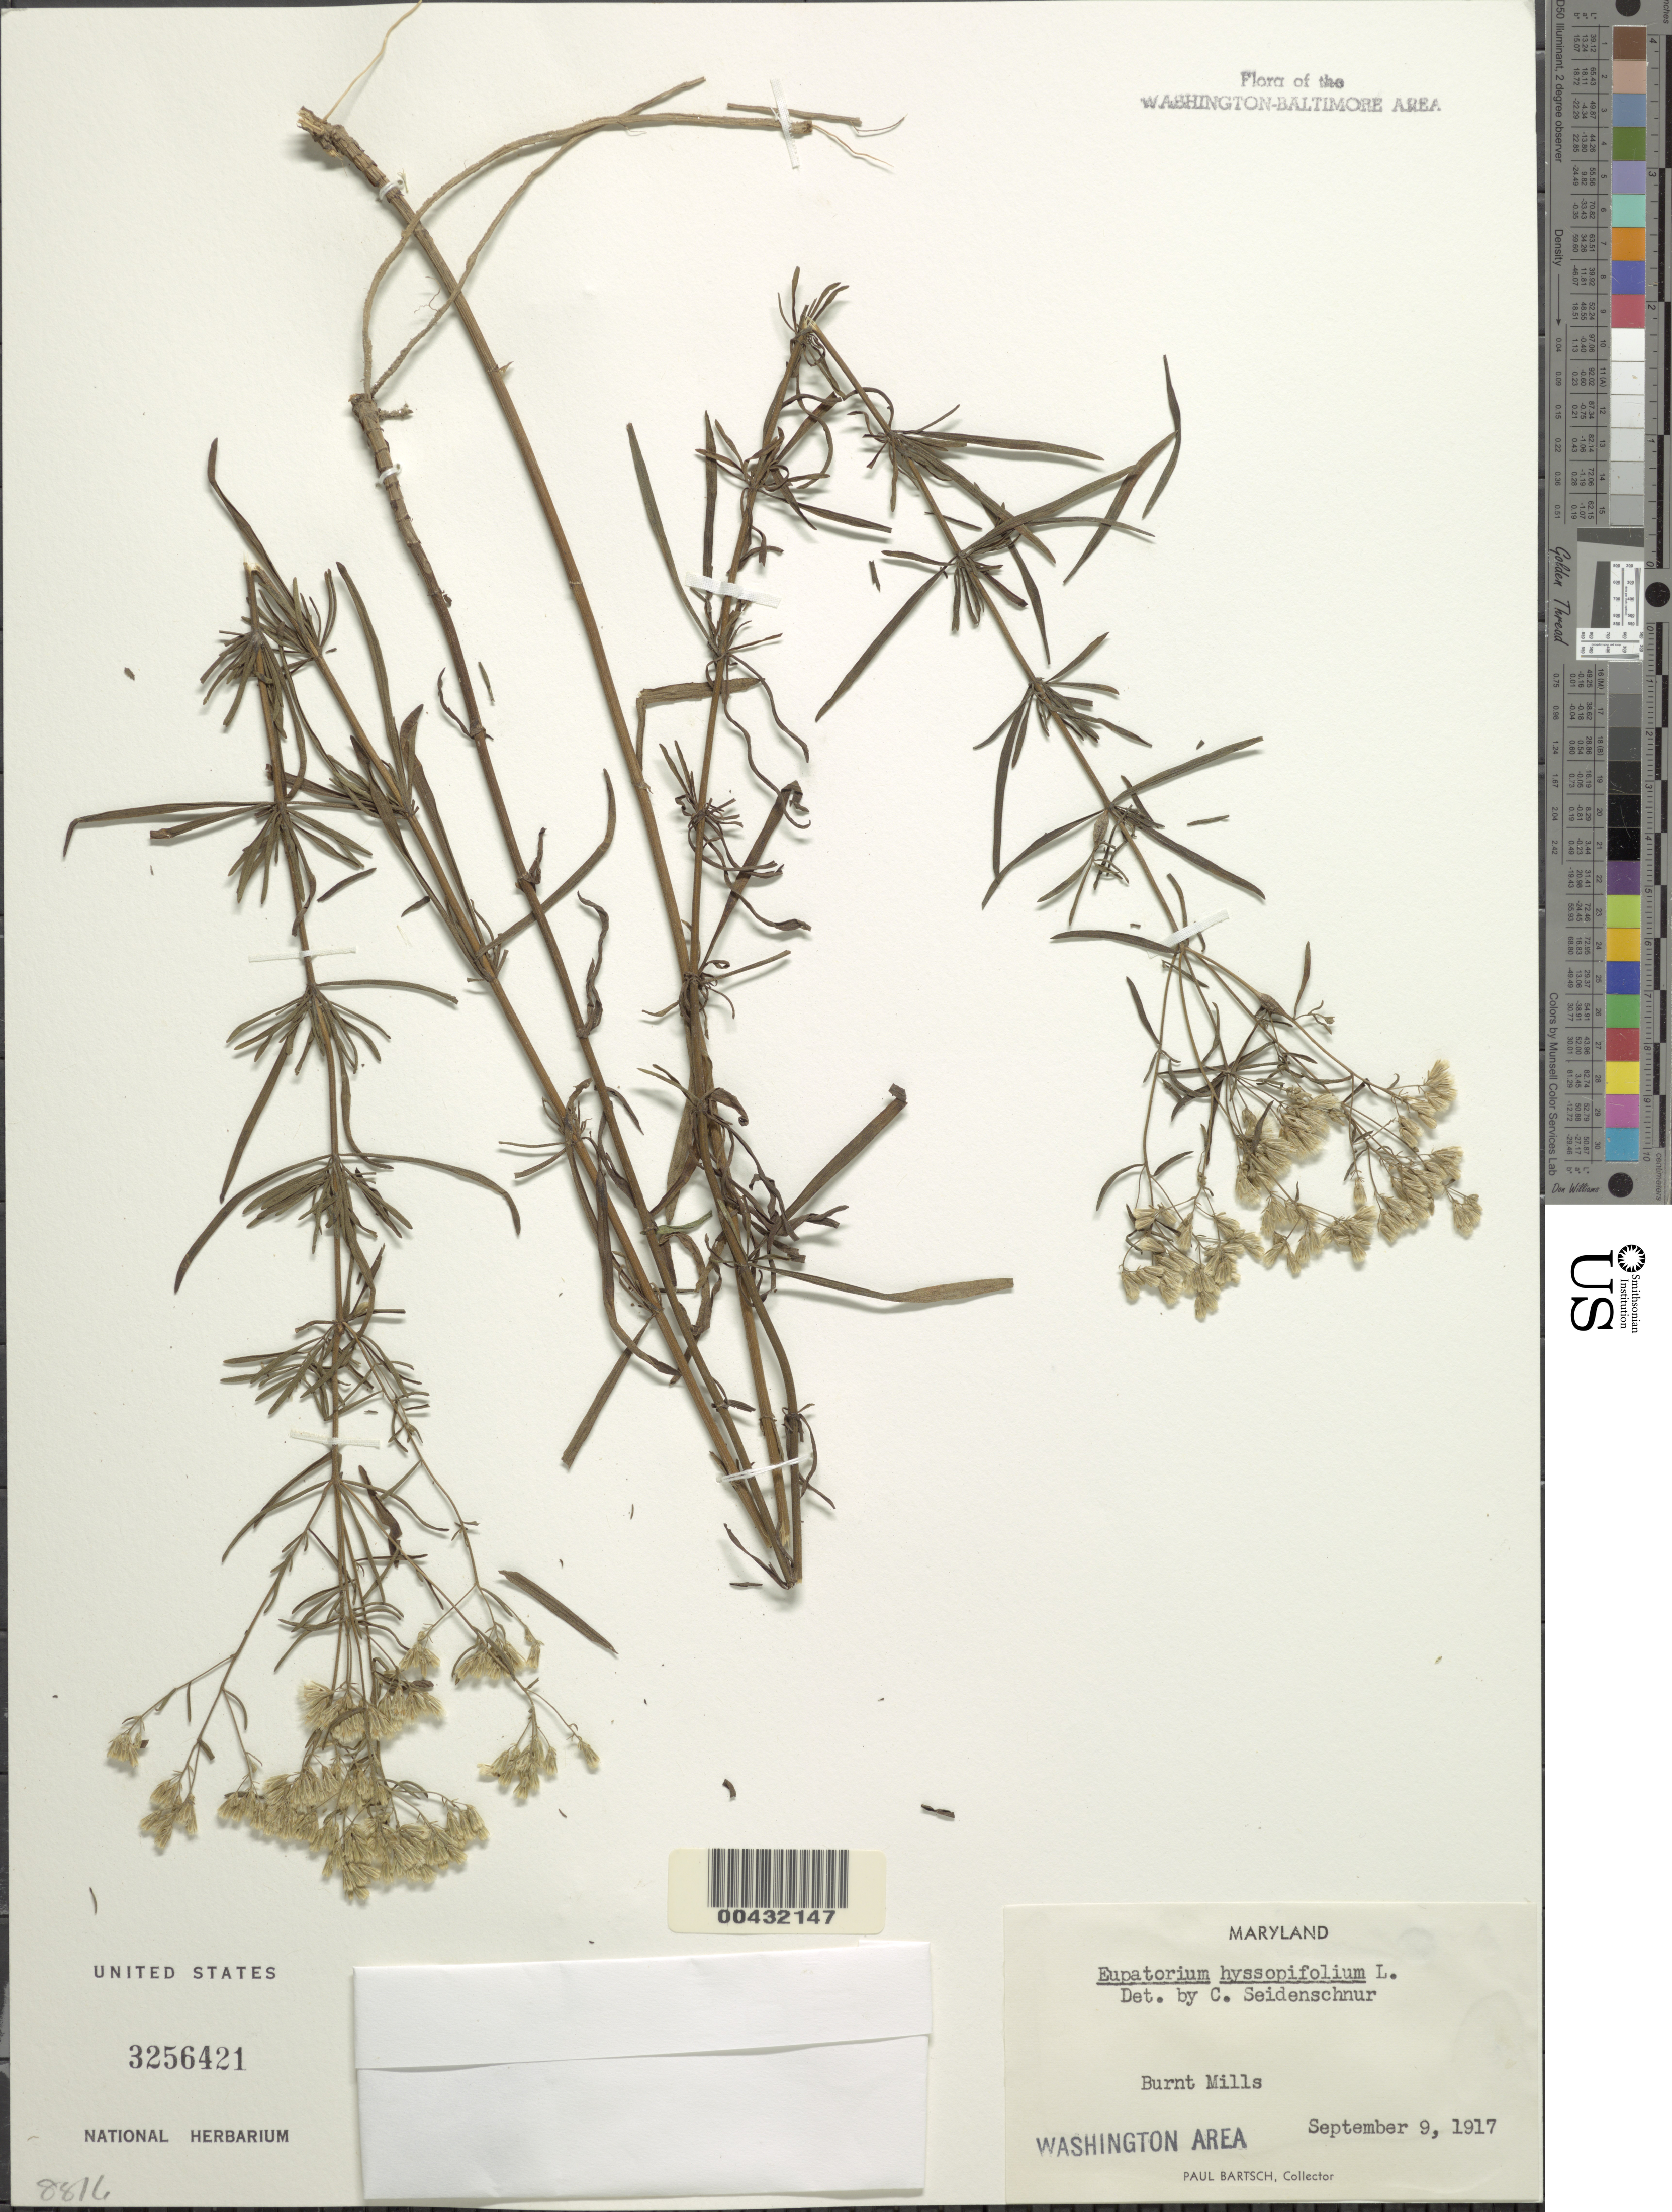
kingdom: Plantae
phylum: Tracheophyta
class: Magnoliopsida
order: Asterales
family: Asteraceae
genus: Eupatorium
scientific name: Eupatorium hyssopifolium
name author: L.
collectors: P. Bartsch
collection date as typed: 09 Sep 1917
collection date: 1917-09-09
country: United States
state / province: Maryland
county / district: Montgomery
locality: Burnt Mills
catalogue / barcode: US 3256421